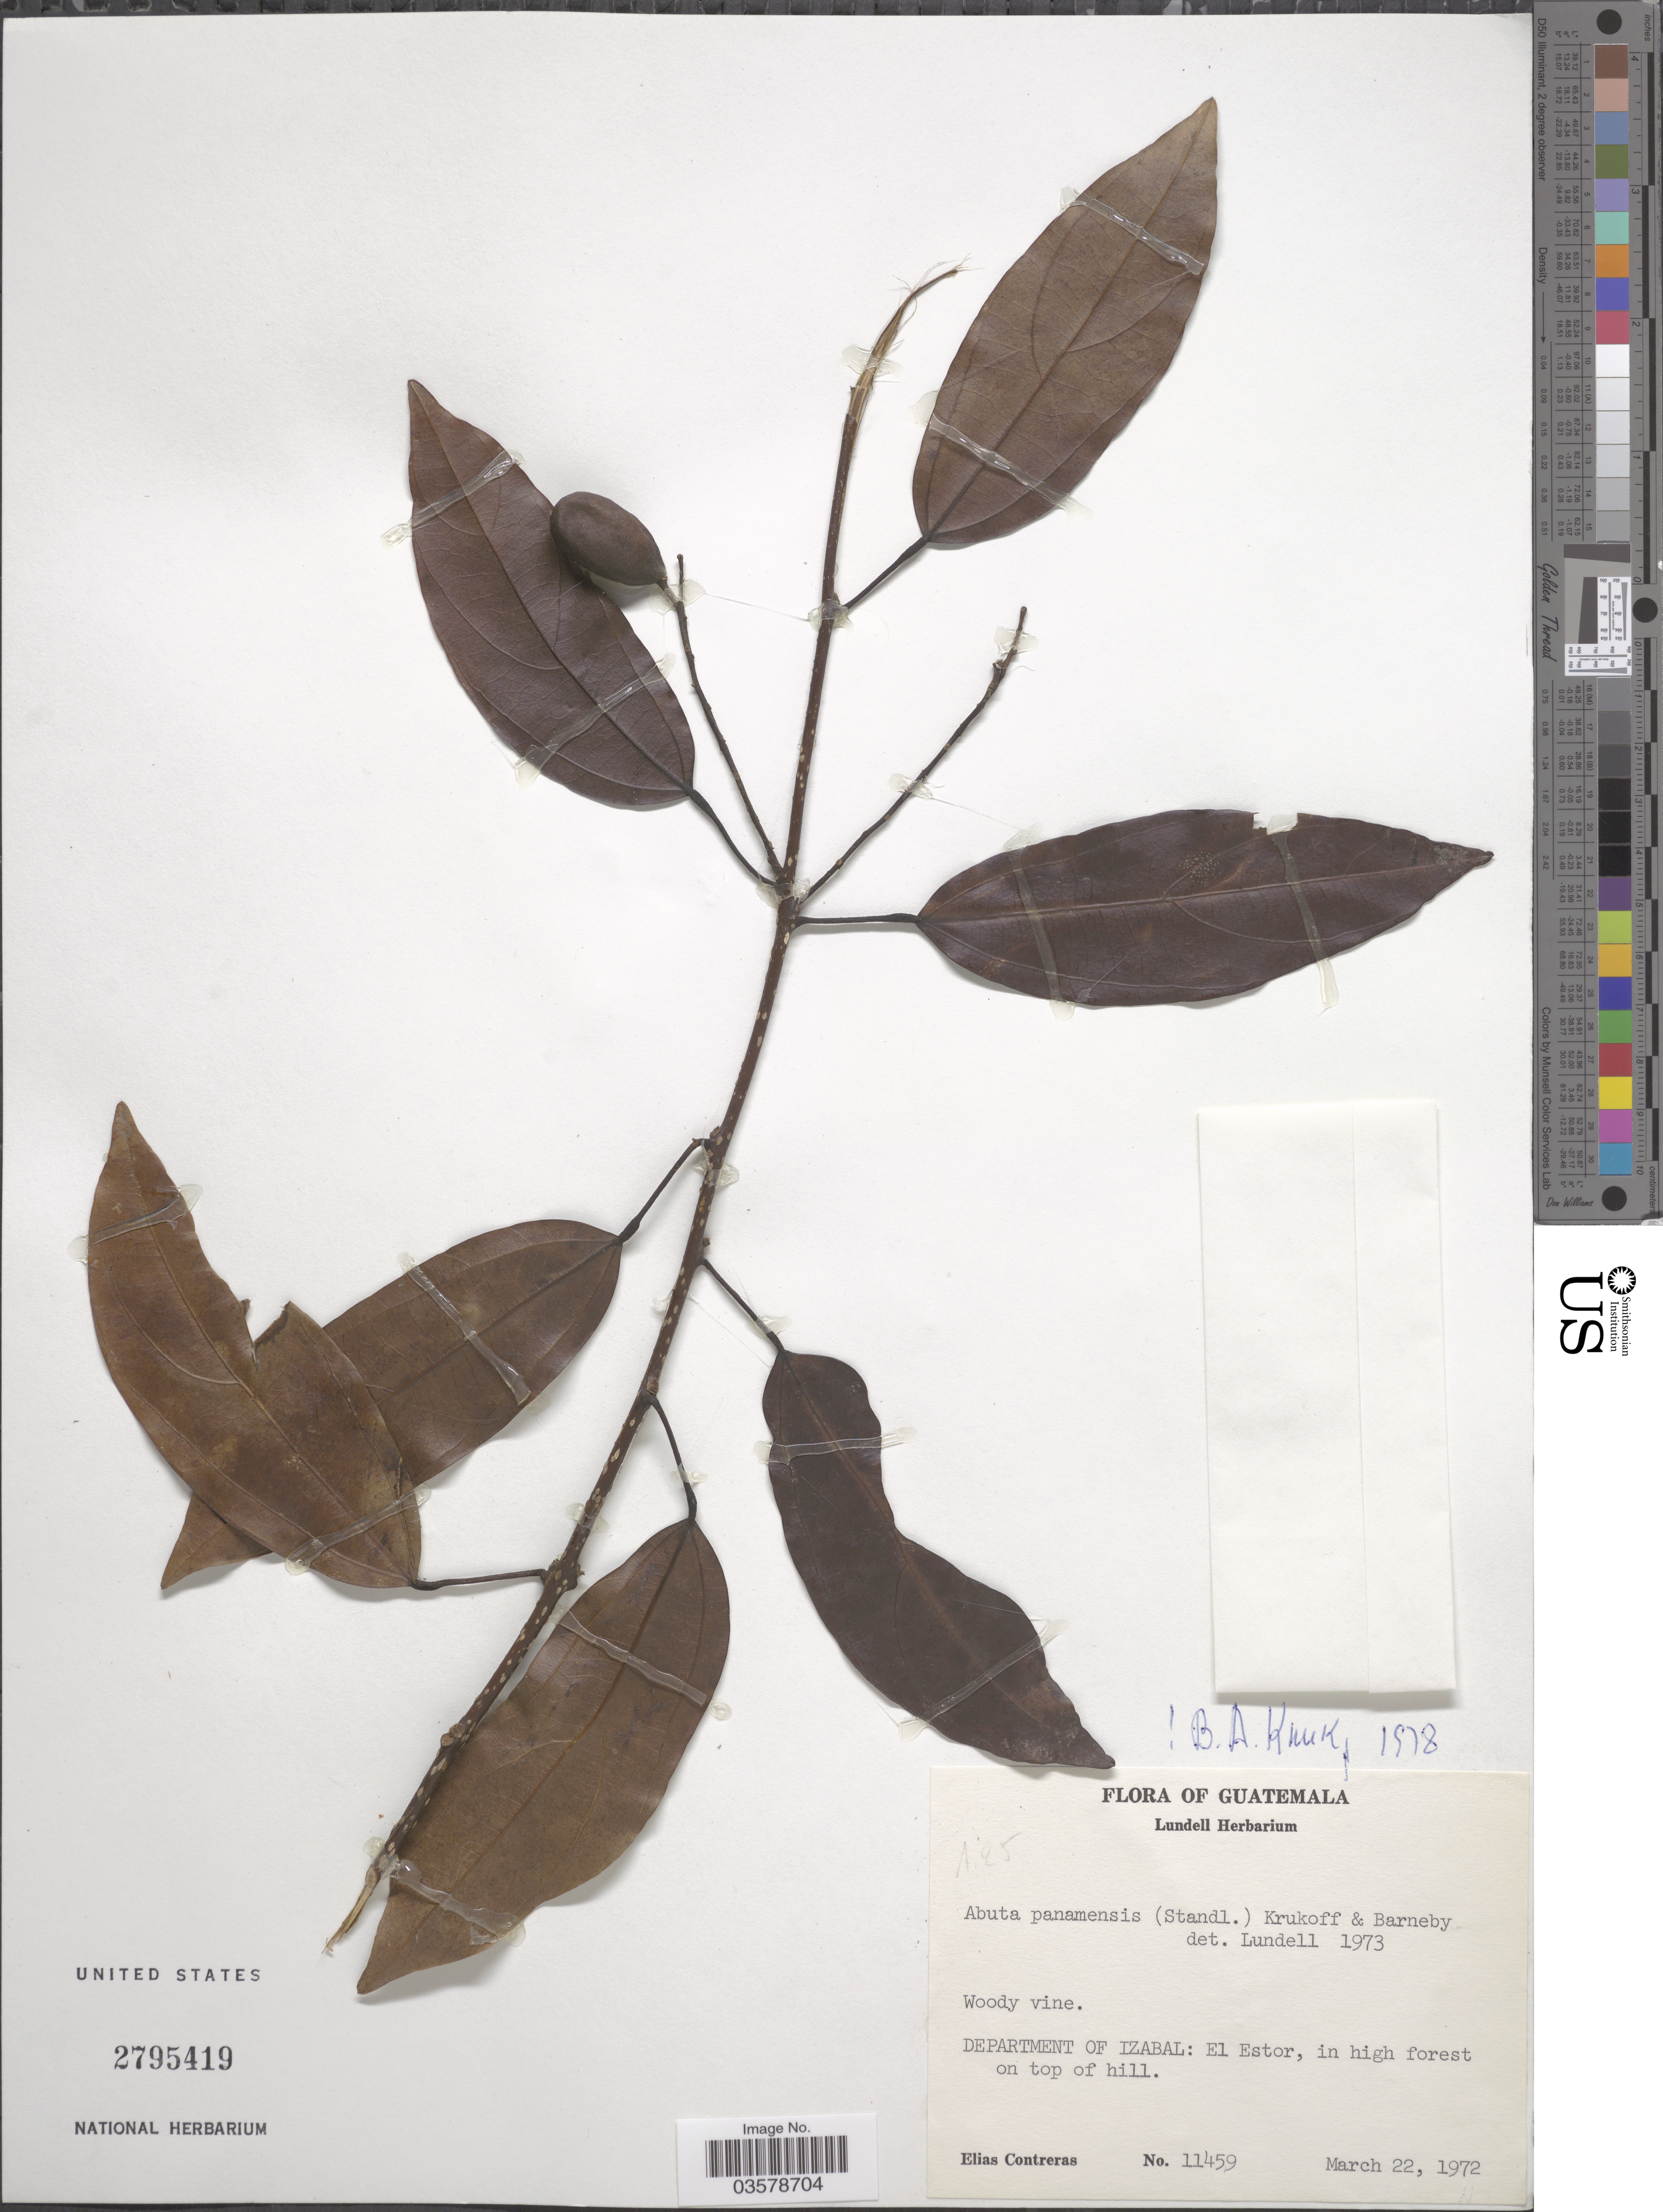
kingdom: Plantae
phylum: Tracheophyta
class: Magnoliopsida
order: Ranunculales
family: Menispermaceae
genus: Abuta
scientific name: Abuta panamensis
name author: (Standl.) Krukoff & Barneby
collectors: E. Contreras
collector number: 11459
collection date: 1972-03-22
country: Guatemala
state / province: Izabal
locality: Department of Izabal: El Estor.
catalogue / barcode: US 2795419